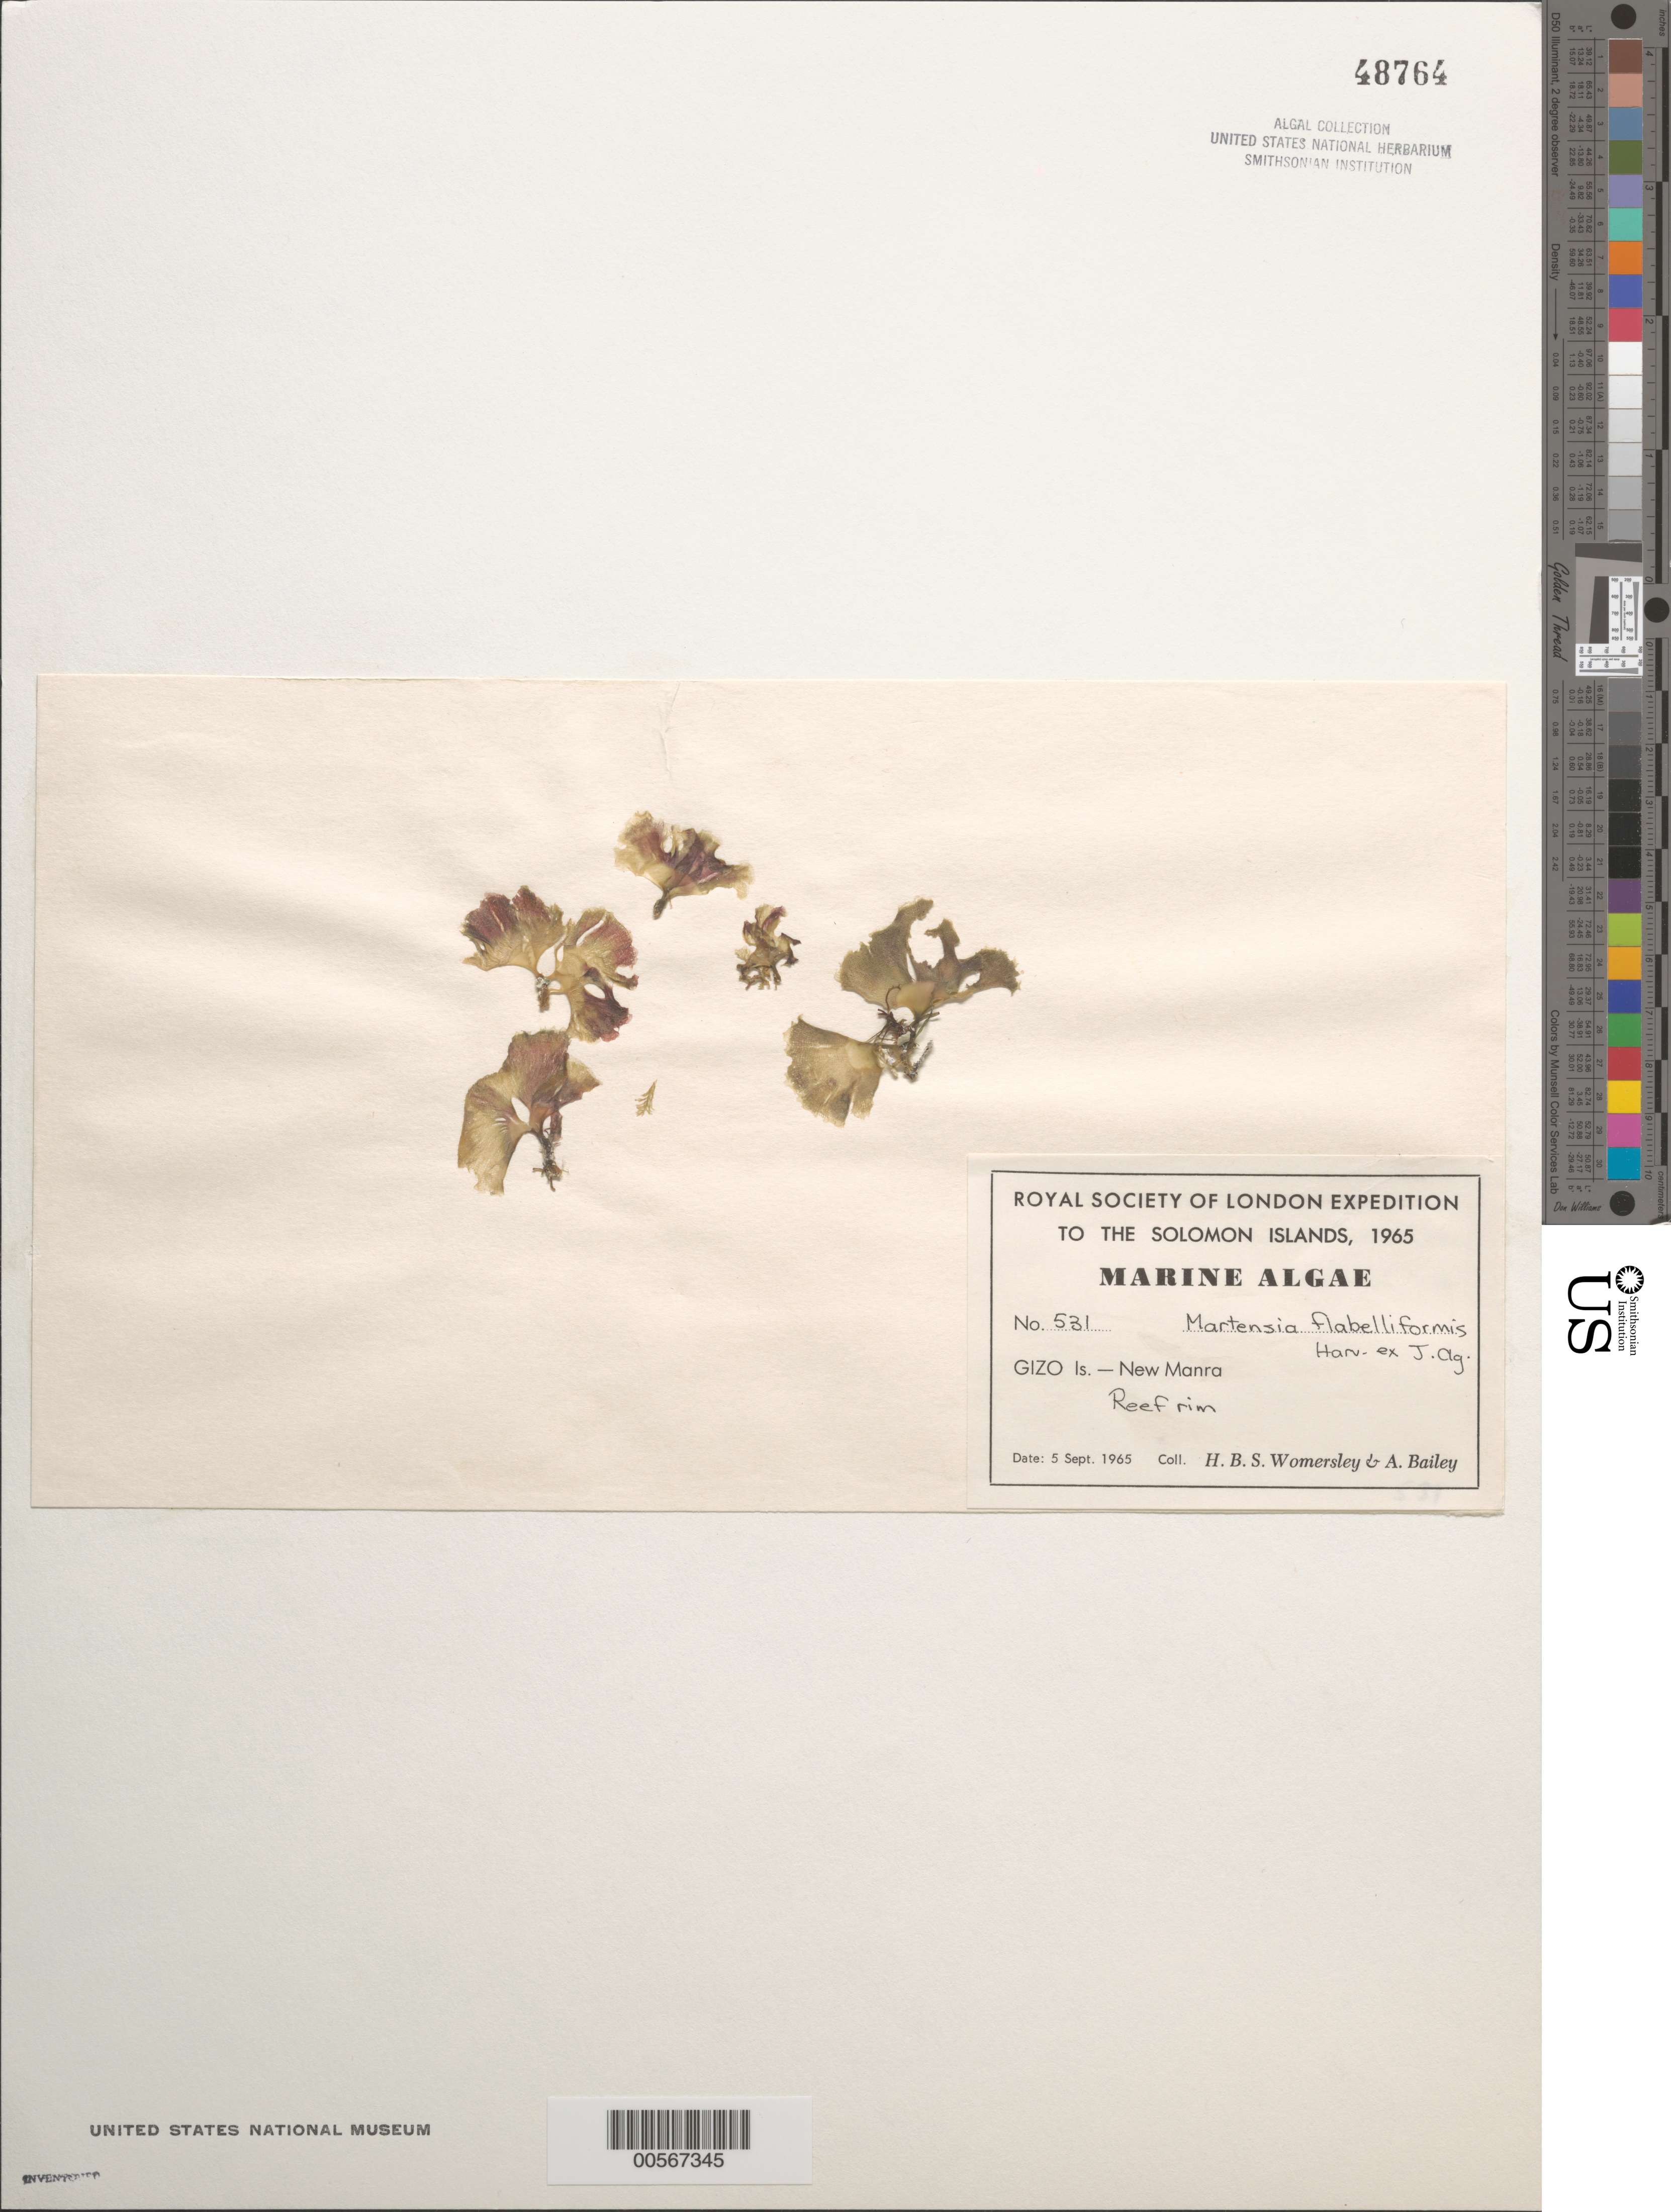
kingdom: Plantae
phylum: Rhodophyta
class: Florideophyceae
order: Ceramiales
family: Delesseriaceae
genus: Martensia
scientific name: Martensia flabelliformis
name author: Harv. ex J. Agardh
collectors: H. B. S. Womersley & A. Bailey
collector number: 531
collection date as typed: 05 Sep 1965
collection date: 1965-09-05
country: Solomon Islands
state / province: Western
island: Ghizo [Gizo]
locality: New Manra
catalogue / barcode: US 48764